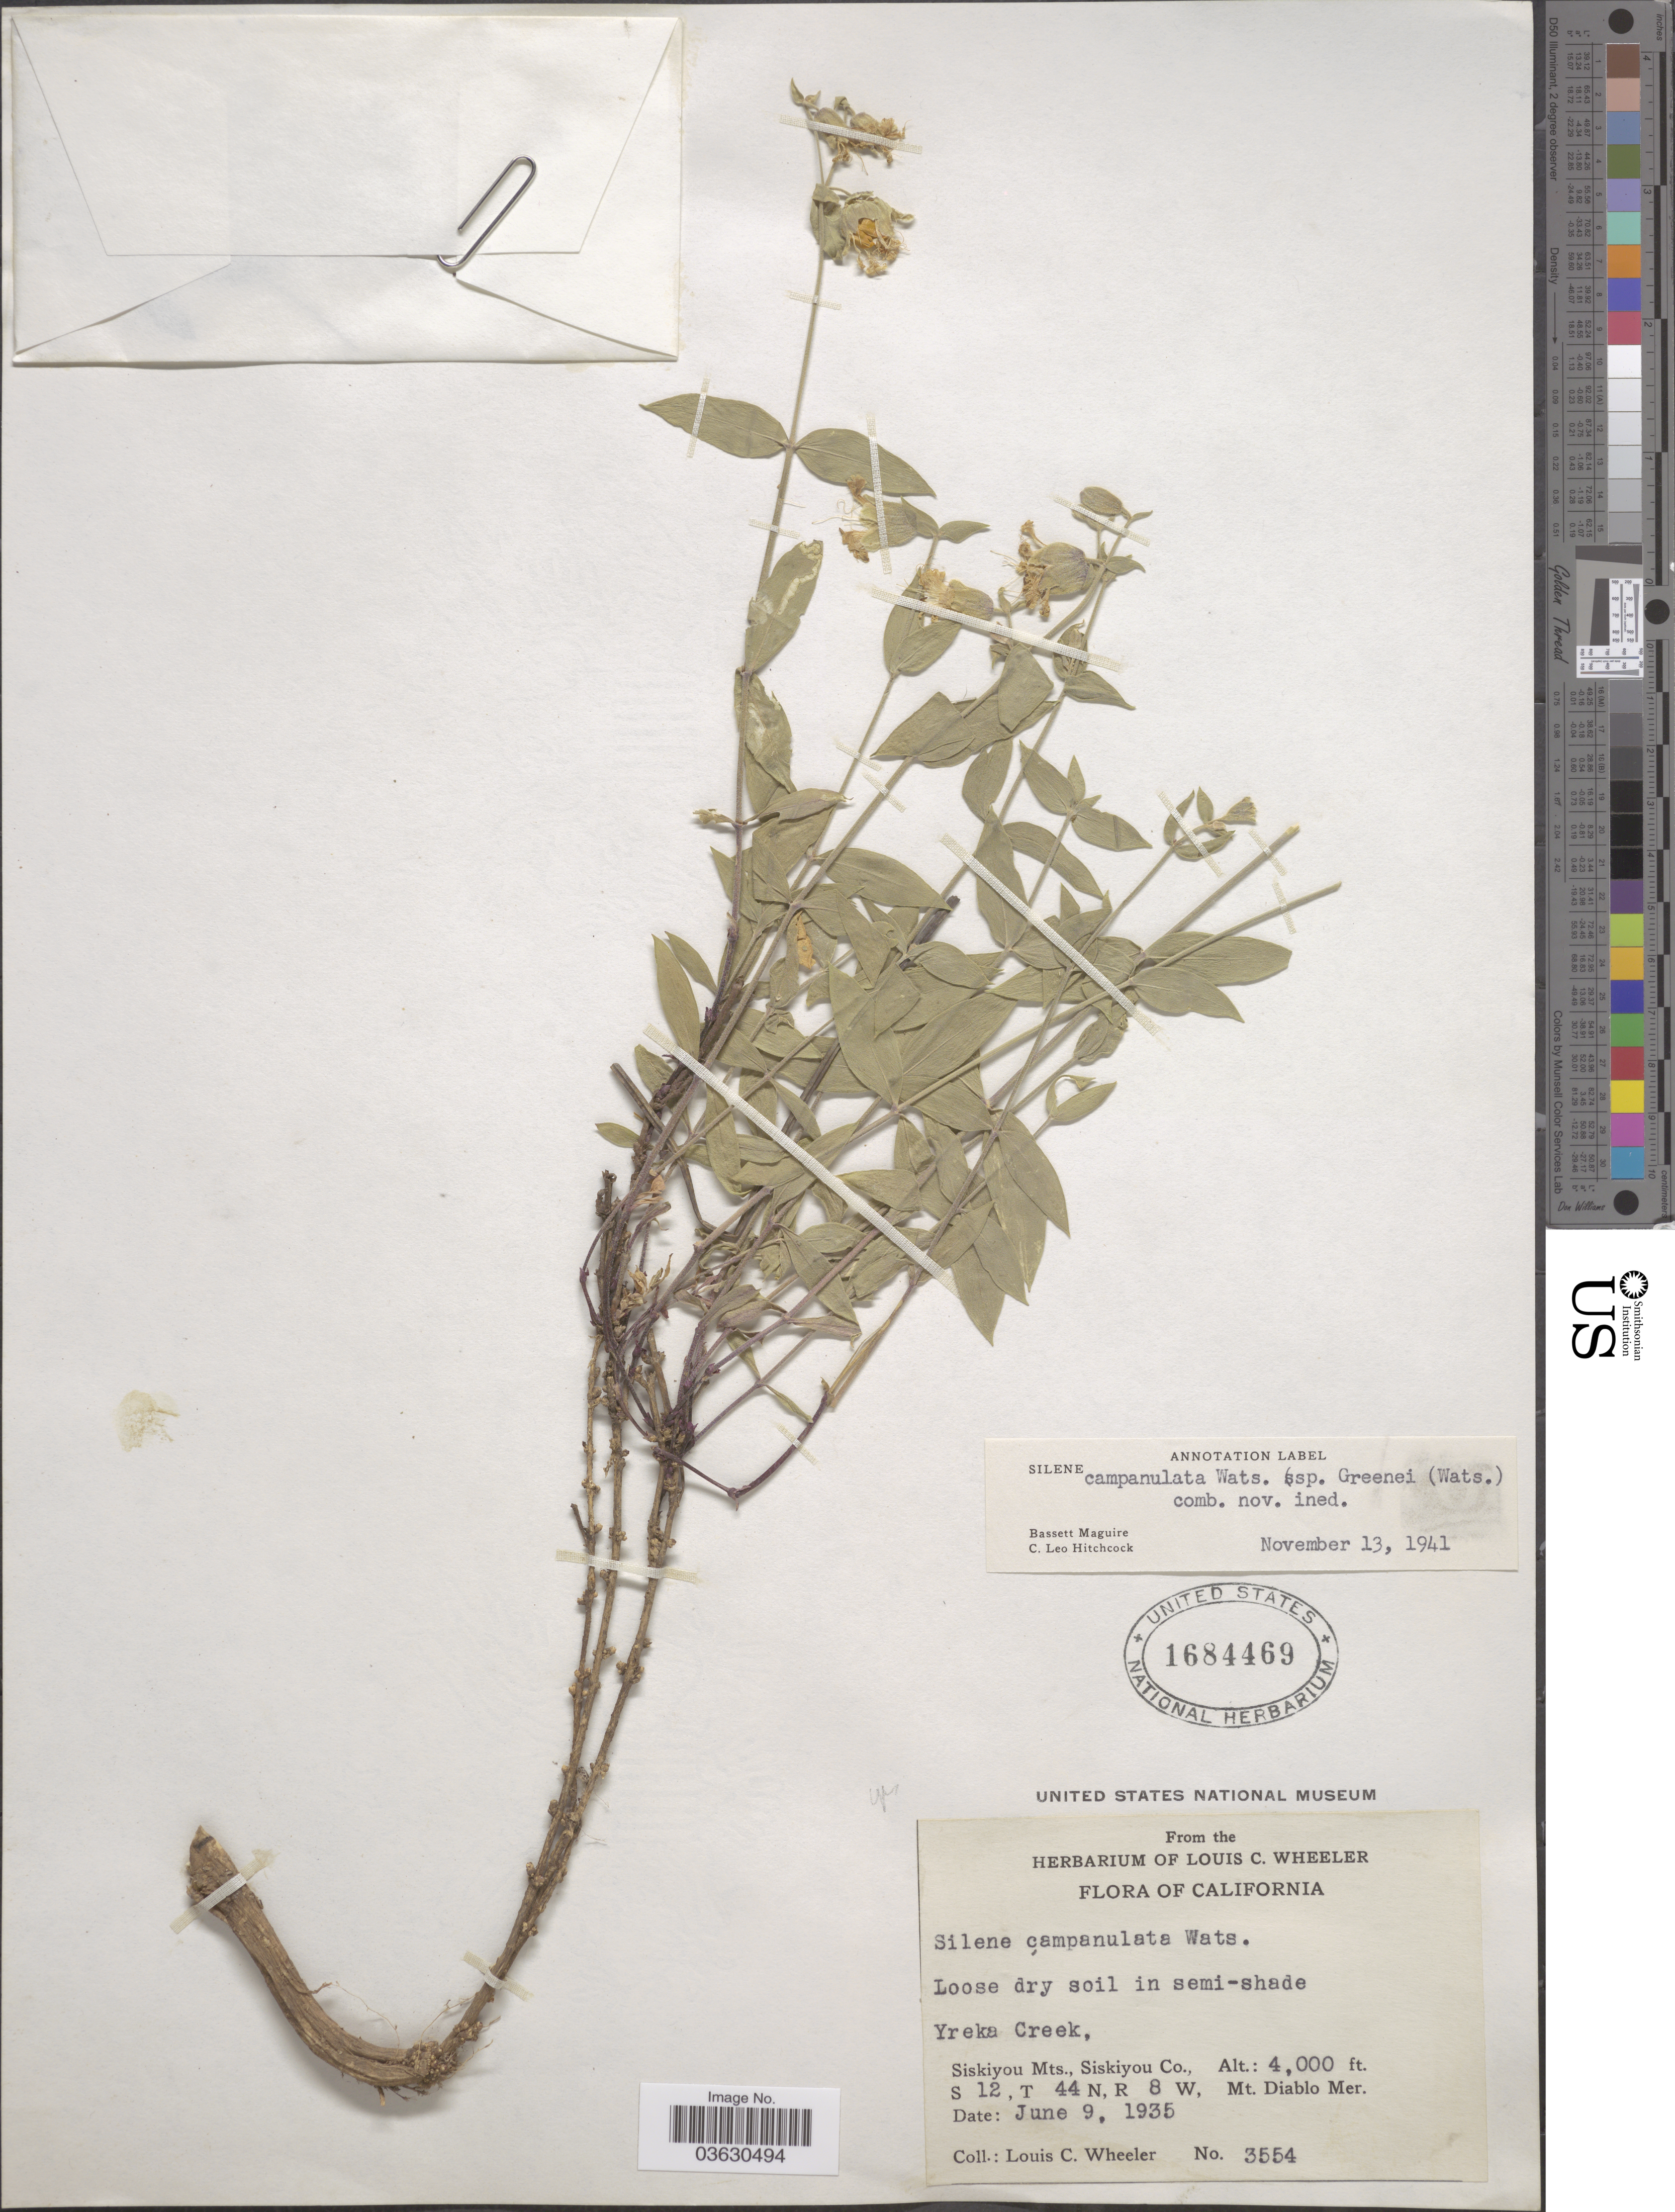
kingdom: Plantae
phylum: Tracheophyta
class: Magnoliopsida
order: Caryophyllales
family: Caryophyllaceae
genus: Silene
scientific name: Silene campanulata subsp. greenei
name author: (S. Watson ex B.L. Rob.) C.L. Hitchc. & Maguire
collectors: L. C. Wheeler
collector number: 3554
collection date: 1935-06-09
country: United States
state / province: California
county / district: Siskiyou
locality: Yreka Creek, Siskiyou Mts., Siskiyou Co. S 12, T 44 N, R 8 W, Mt. Diablo Mer.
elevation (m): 1219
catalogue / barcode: US 1684469